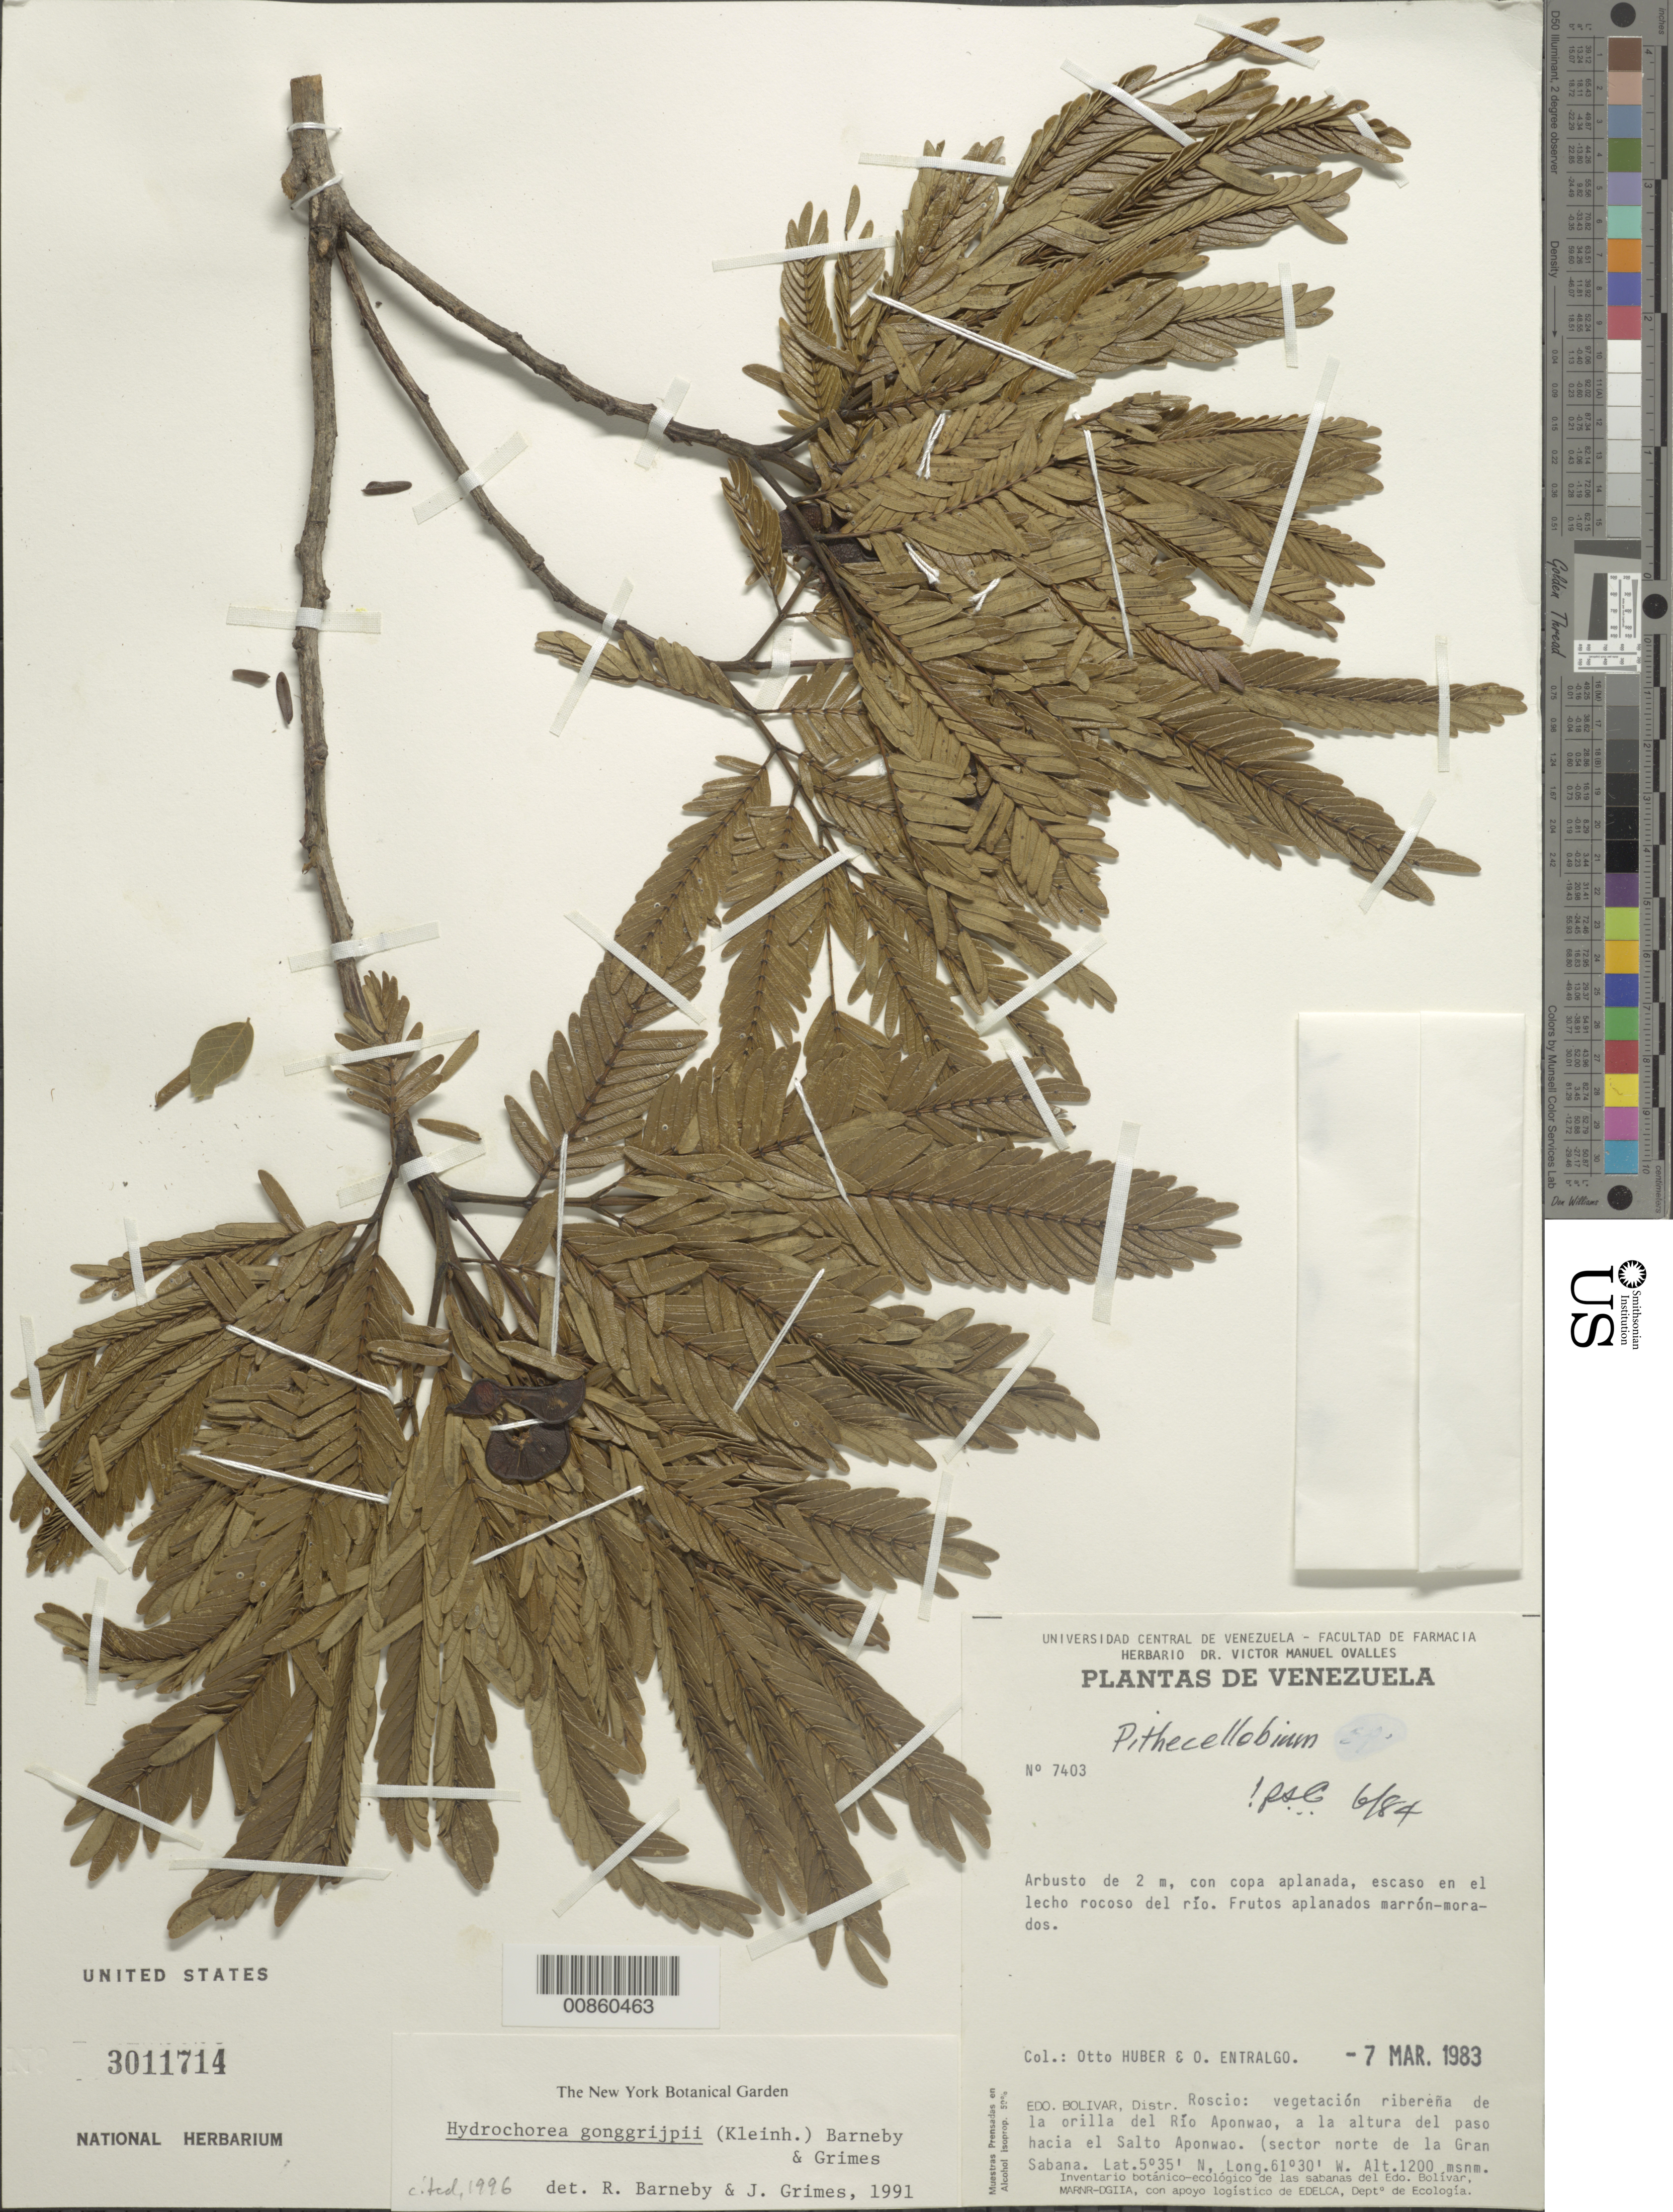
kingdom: Plantae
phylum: Tracheophyta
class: Magnoliopsida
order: Fabales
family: Fabaceae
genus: Hydrochorea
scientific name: Hydrochorea gonggrijpii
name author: (Kleinhoonte) Barneby & J.W. Grimes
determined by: Barneby, R. C.; Grimes, J. W.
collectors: O. Huber & O. Entralgo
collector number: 7403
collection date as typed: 7-Mar-83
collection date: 1983-03-07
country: Venezuela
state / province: Bolívar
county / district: Roscio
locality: Río Aponwao, del paso sobre el Salto Aponwao (sector norte de la Gran Sabana)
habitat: Vegetacion riberena de la orilla del rio; en el lecho rocoso del rio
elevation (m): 1200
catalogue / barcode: US 3011714